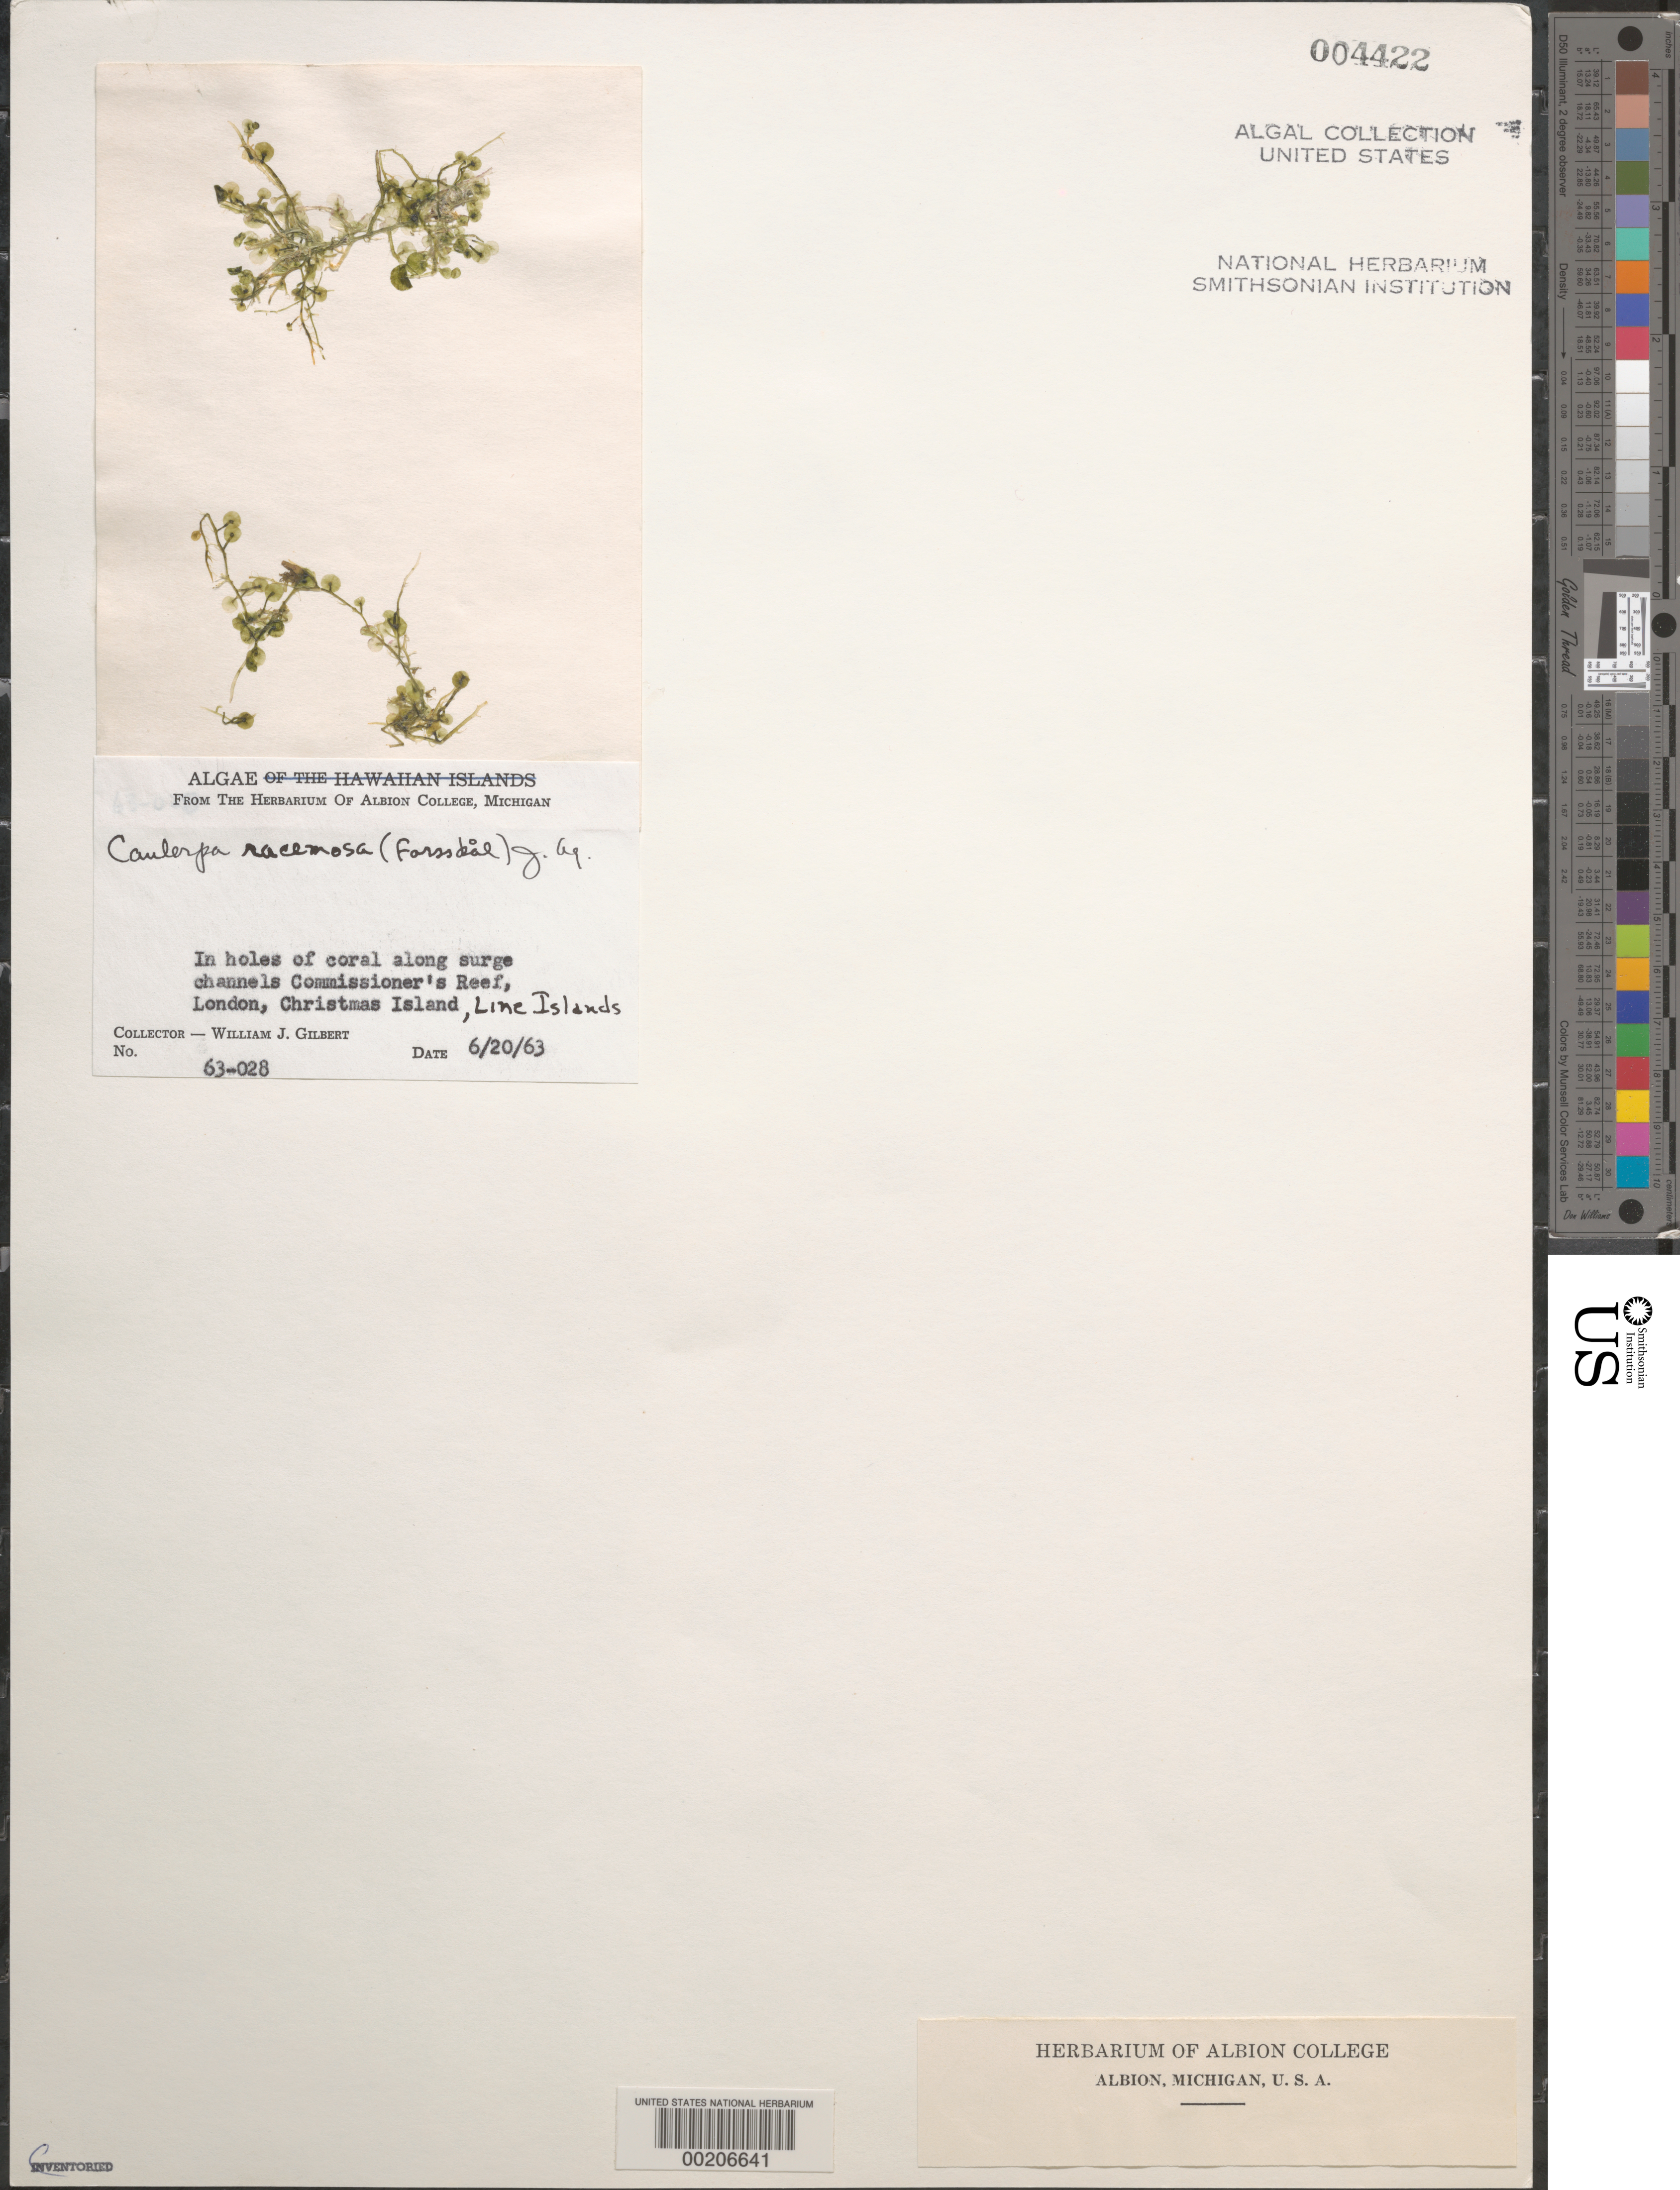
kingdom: Plantae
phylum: Chlorophyta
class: Ulvophyceae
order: Bryopsidales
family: Caulerpaceae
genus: Caulerpa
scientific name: Caulerpa racemosa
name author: (Forssk.) J. Agardh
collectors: W. J. Gilbert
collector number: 63-028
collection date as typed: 20 Jun 1963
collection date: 1963-06-20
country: Kiribati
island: Kiritimati [Christmas] Atoll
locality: Commissioner's Reef, London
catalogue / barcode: US 4422